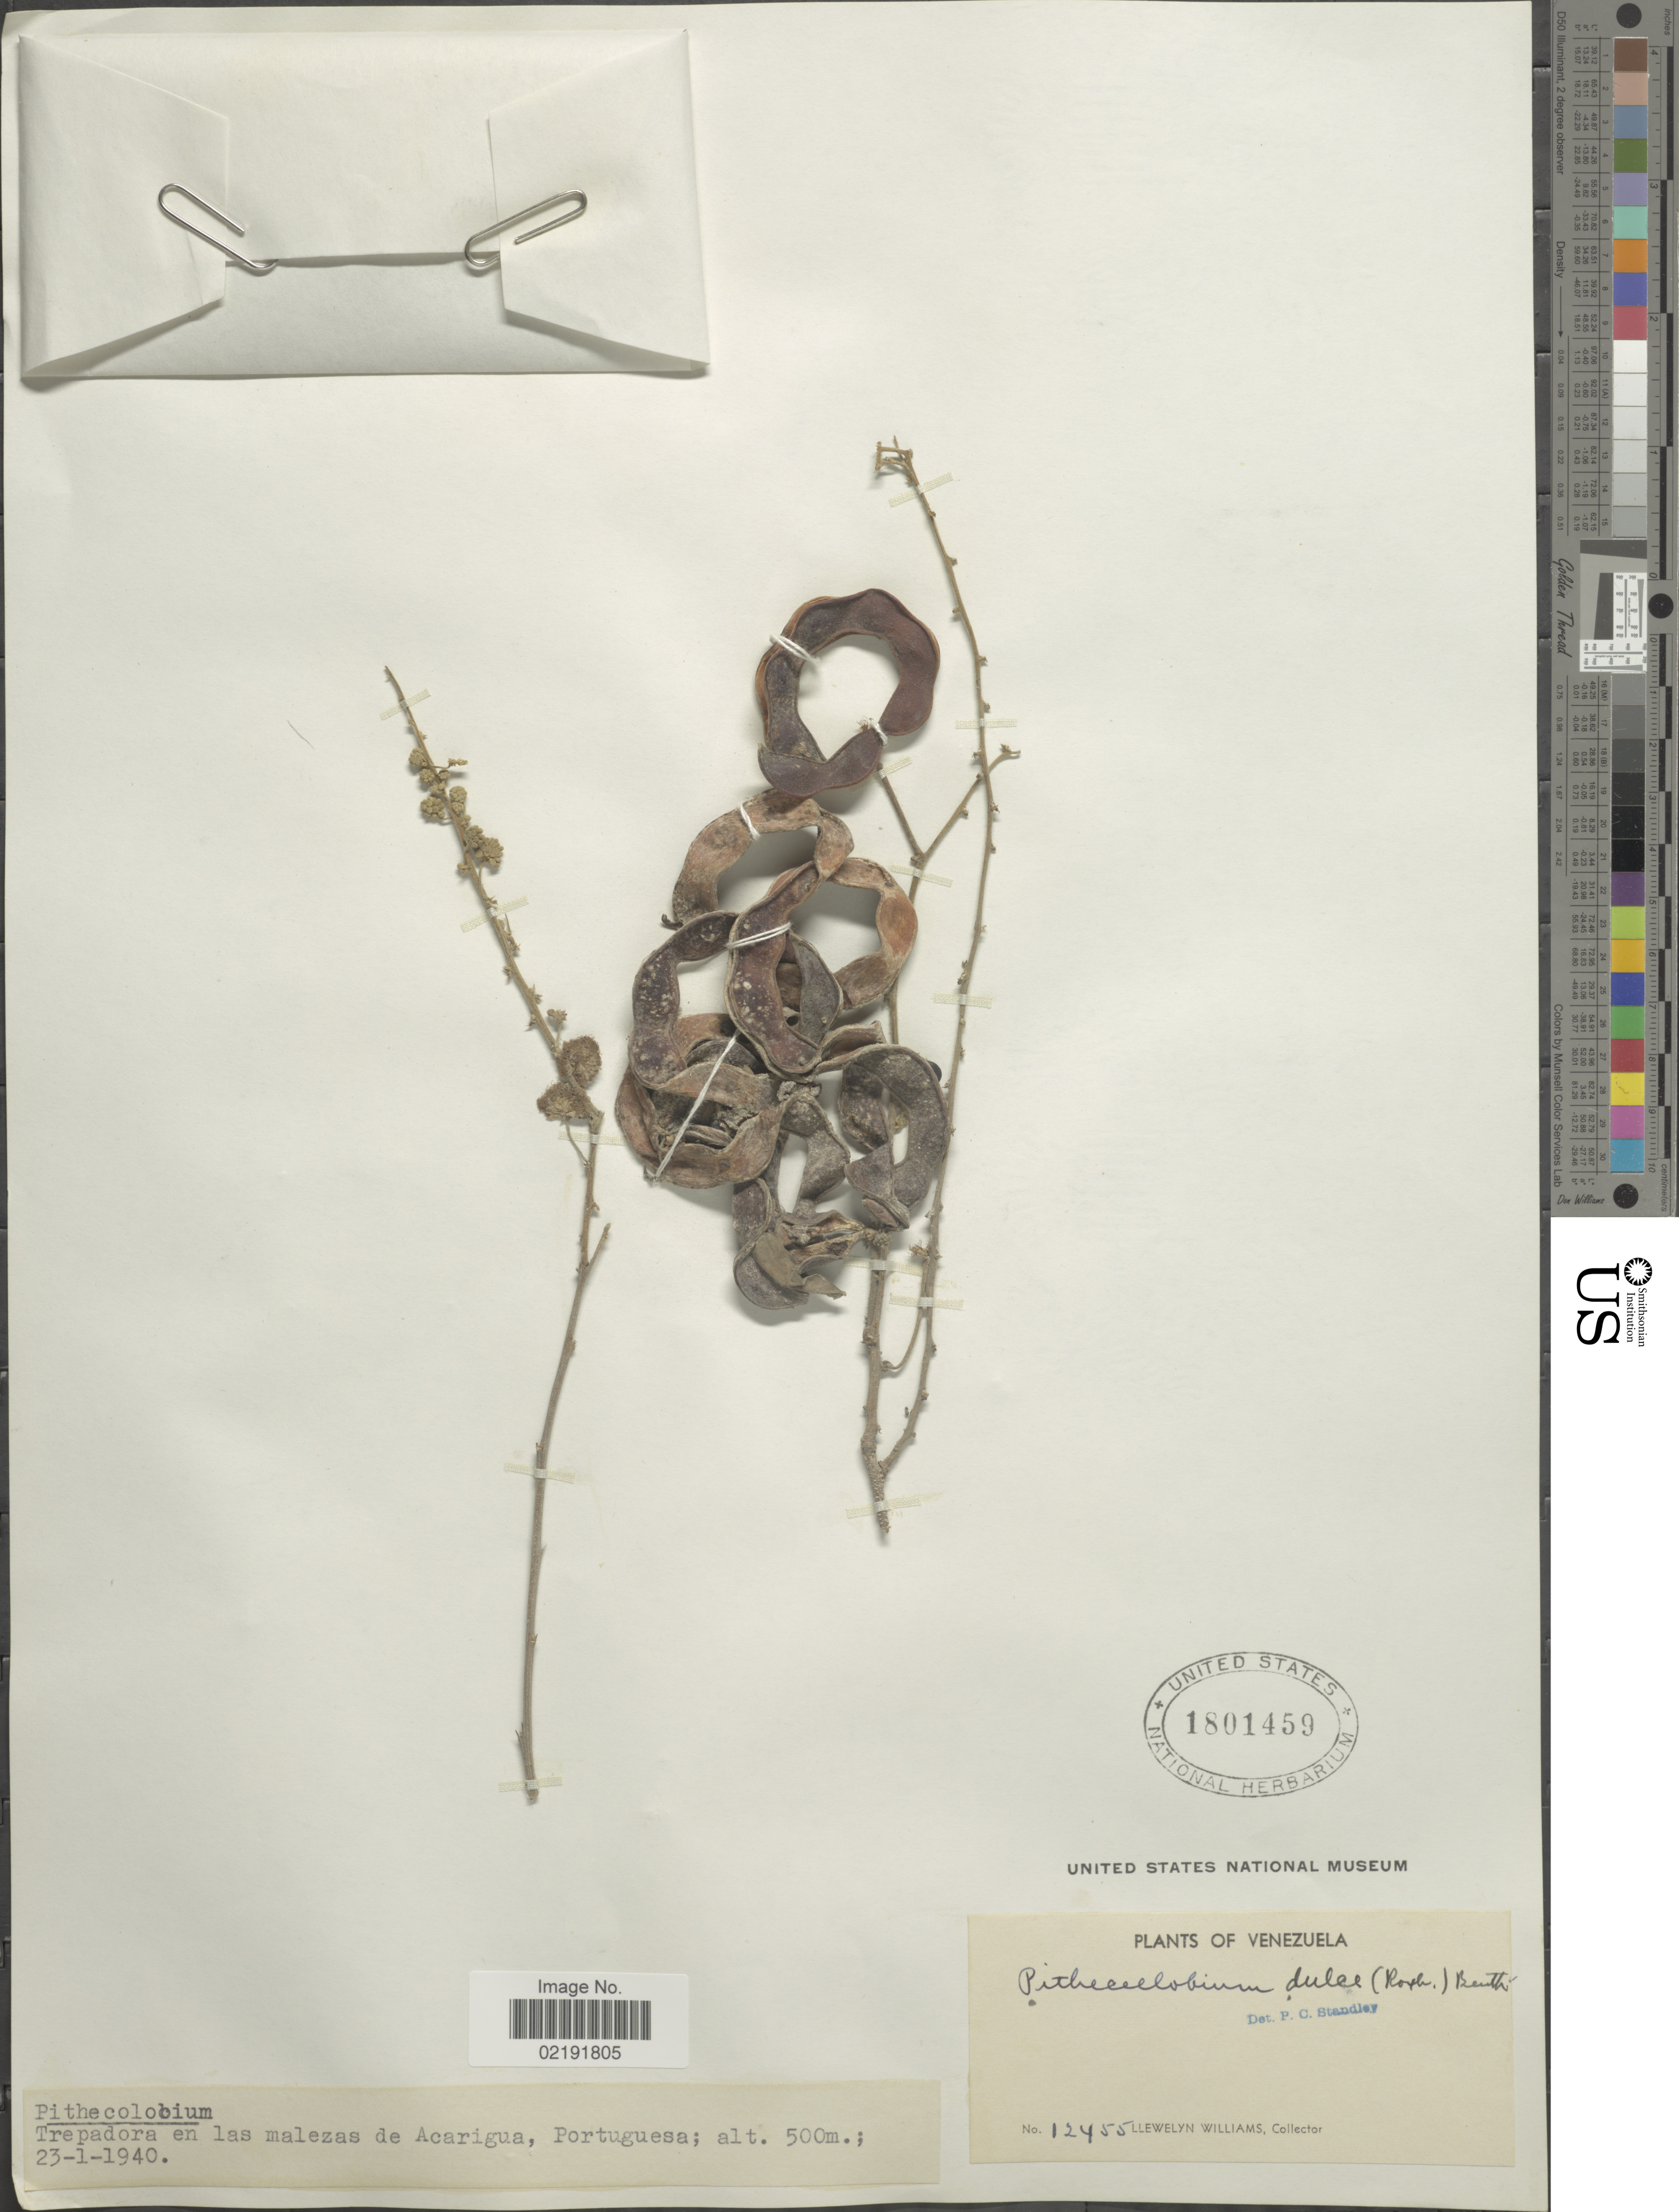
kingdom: Plantae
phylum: Tracheophyta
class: Magnoliopsida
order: Fabales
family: Fabaceae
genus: Pithecellobium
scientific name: Pithecellobium dulce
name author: (Roxb.) Benth.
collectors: Ll. Williams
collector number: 12455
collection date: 1940-01-23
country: Venezuela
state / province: Portuguesa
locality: Trepadora en las malezas de Acarigua, Portuguesa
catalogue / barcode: US 1801459